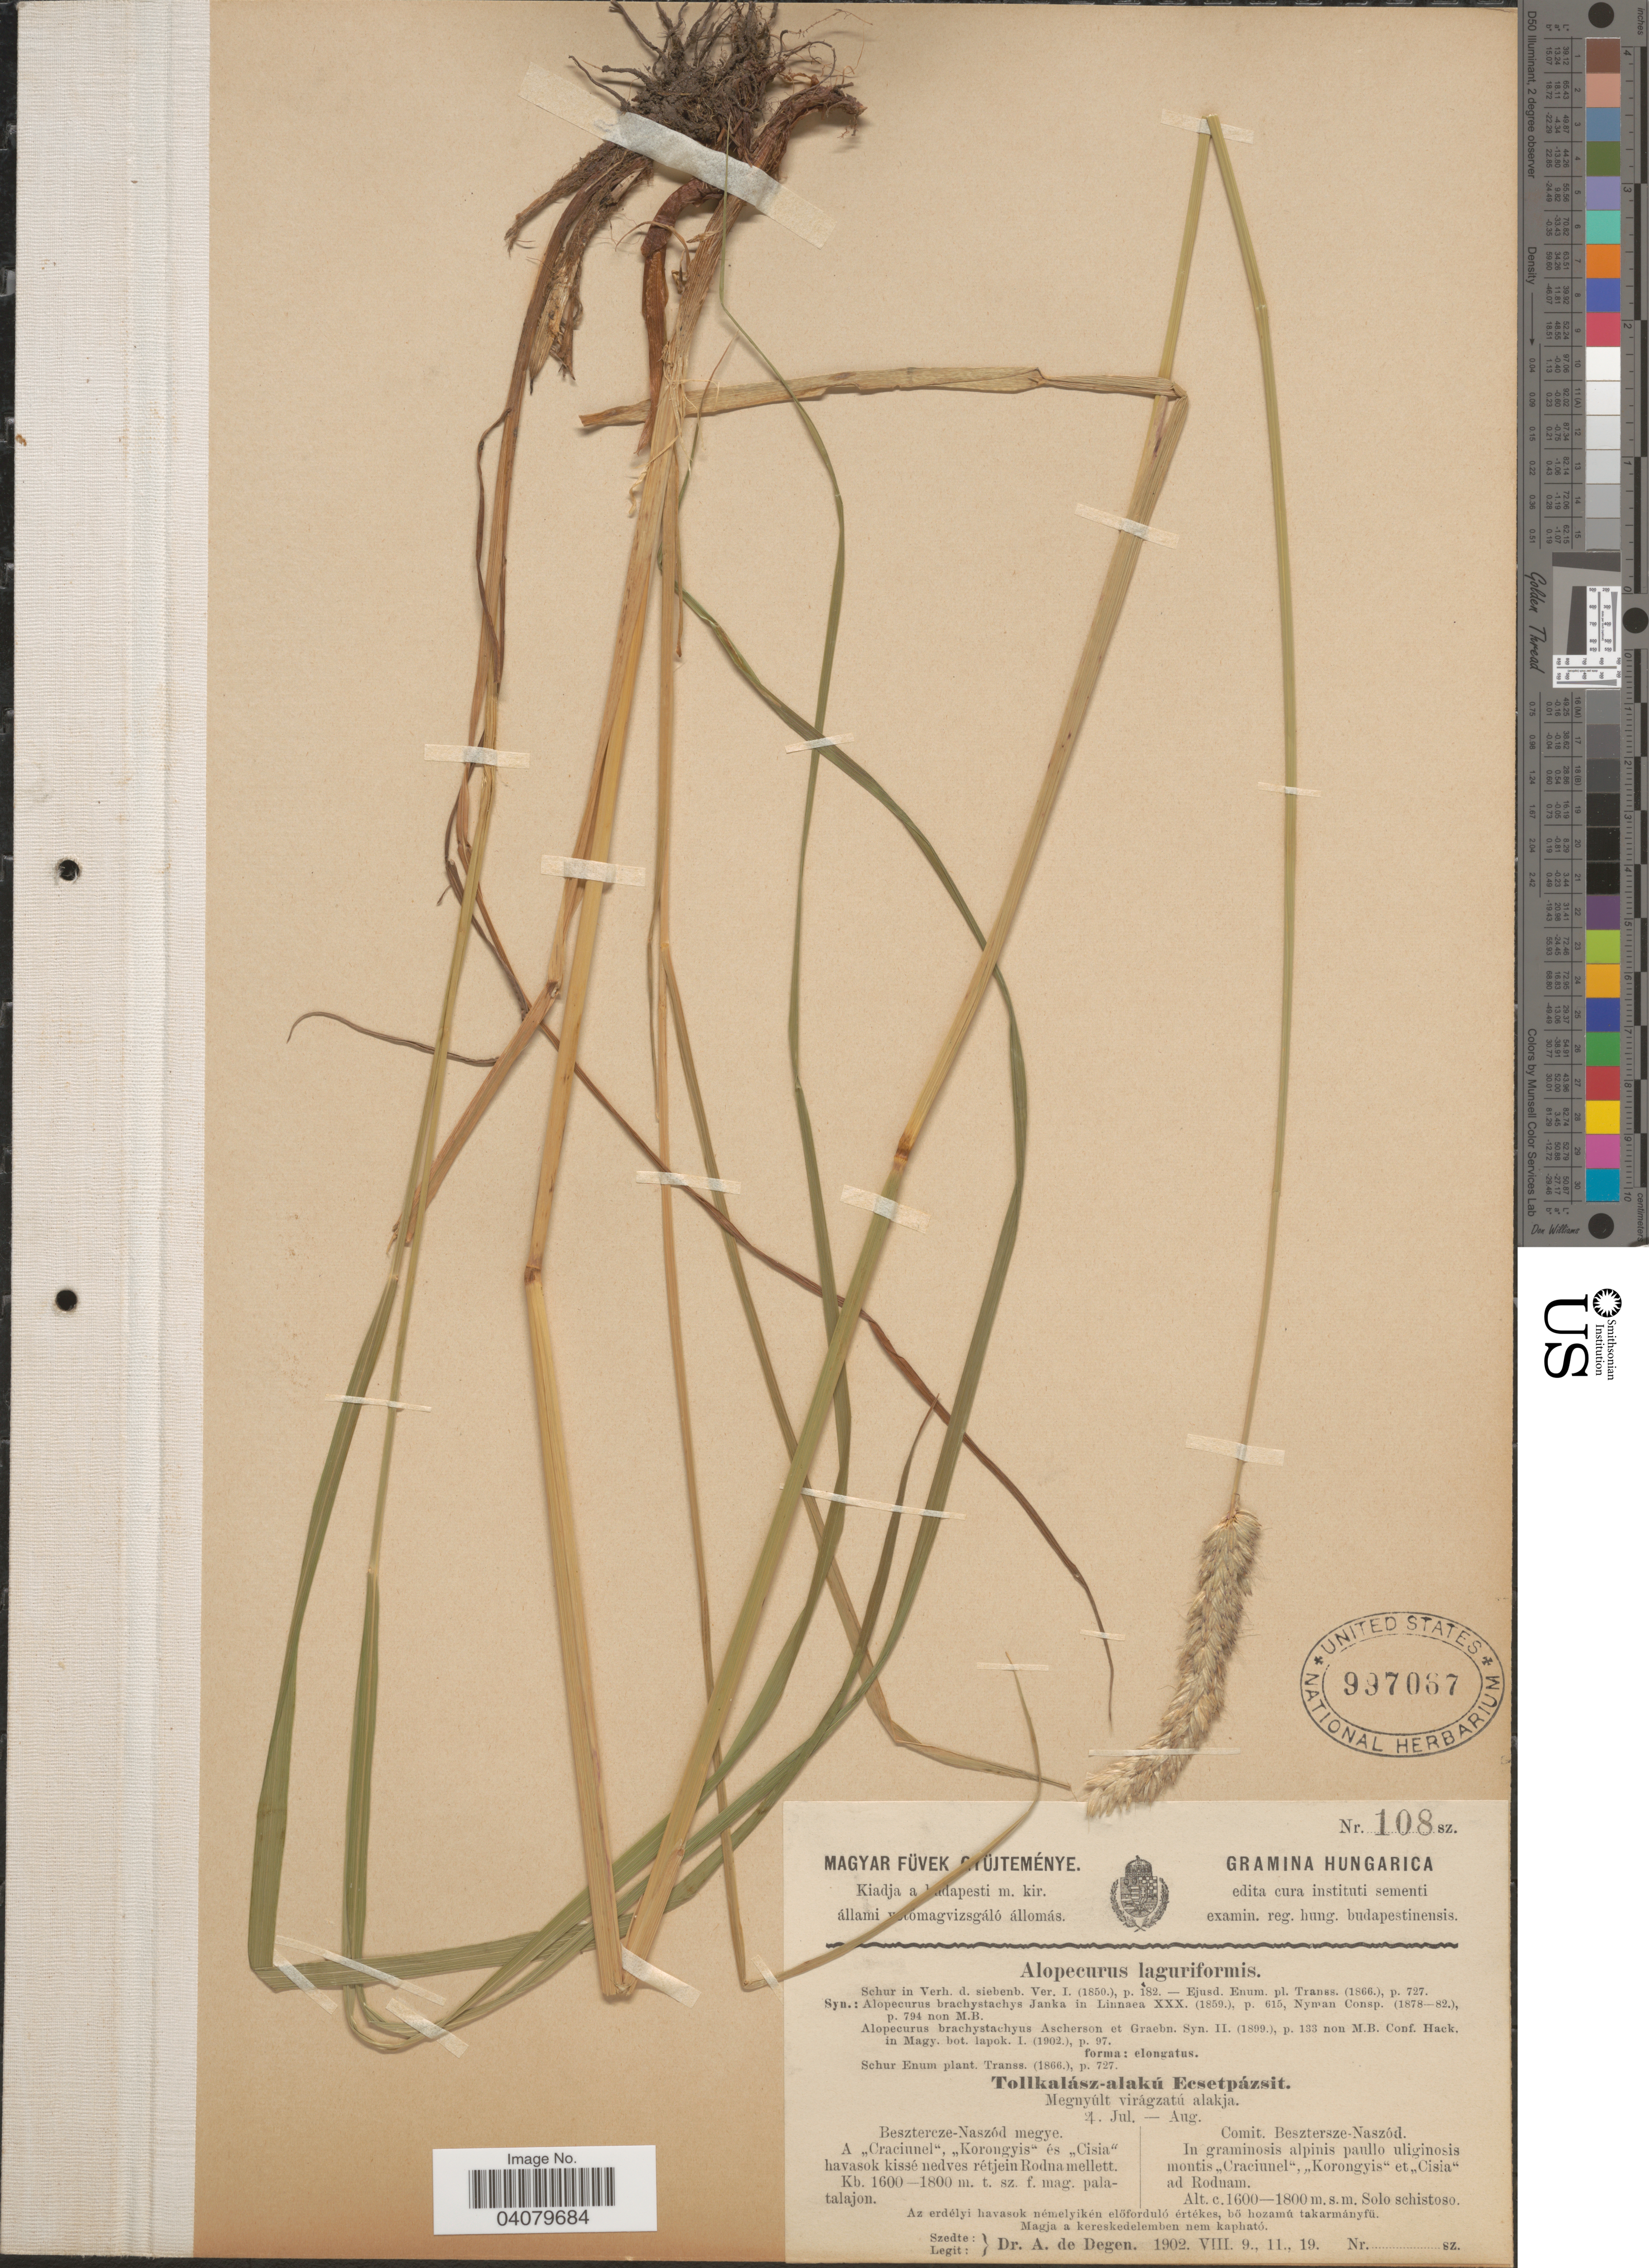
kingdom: Plantae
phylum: Tracheophyta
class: Liliopsida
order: Poales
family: Poaceae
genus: Alopecurus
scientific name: Alopecurus sp.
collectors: A. Degen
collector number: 108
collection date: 1902-08-09/1902-08-19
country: Hungary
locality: Comit. Besztersze-Naszód. In graminosis alpinis paullo uliginosis montis "Craciunel", "Korongyis" et "Cisia" ad Rodnam.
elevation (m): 1600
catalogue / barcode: US 997067